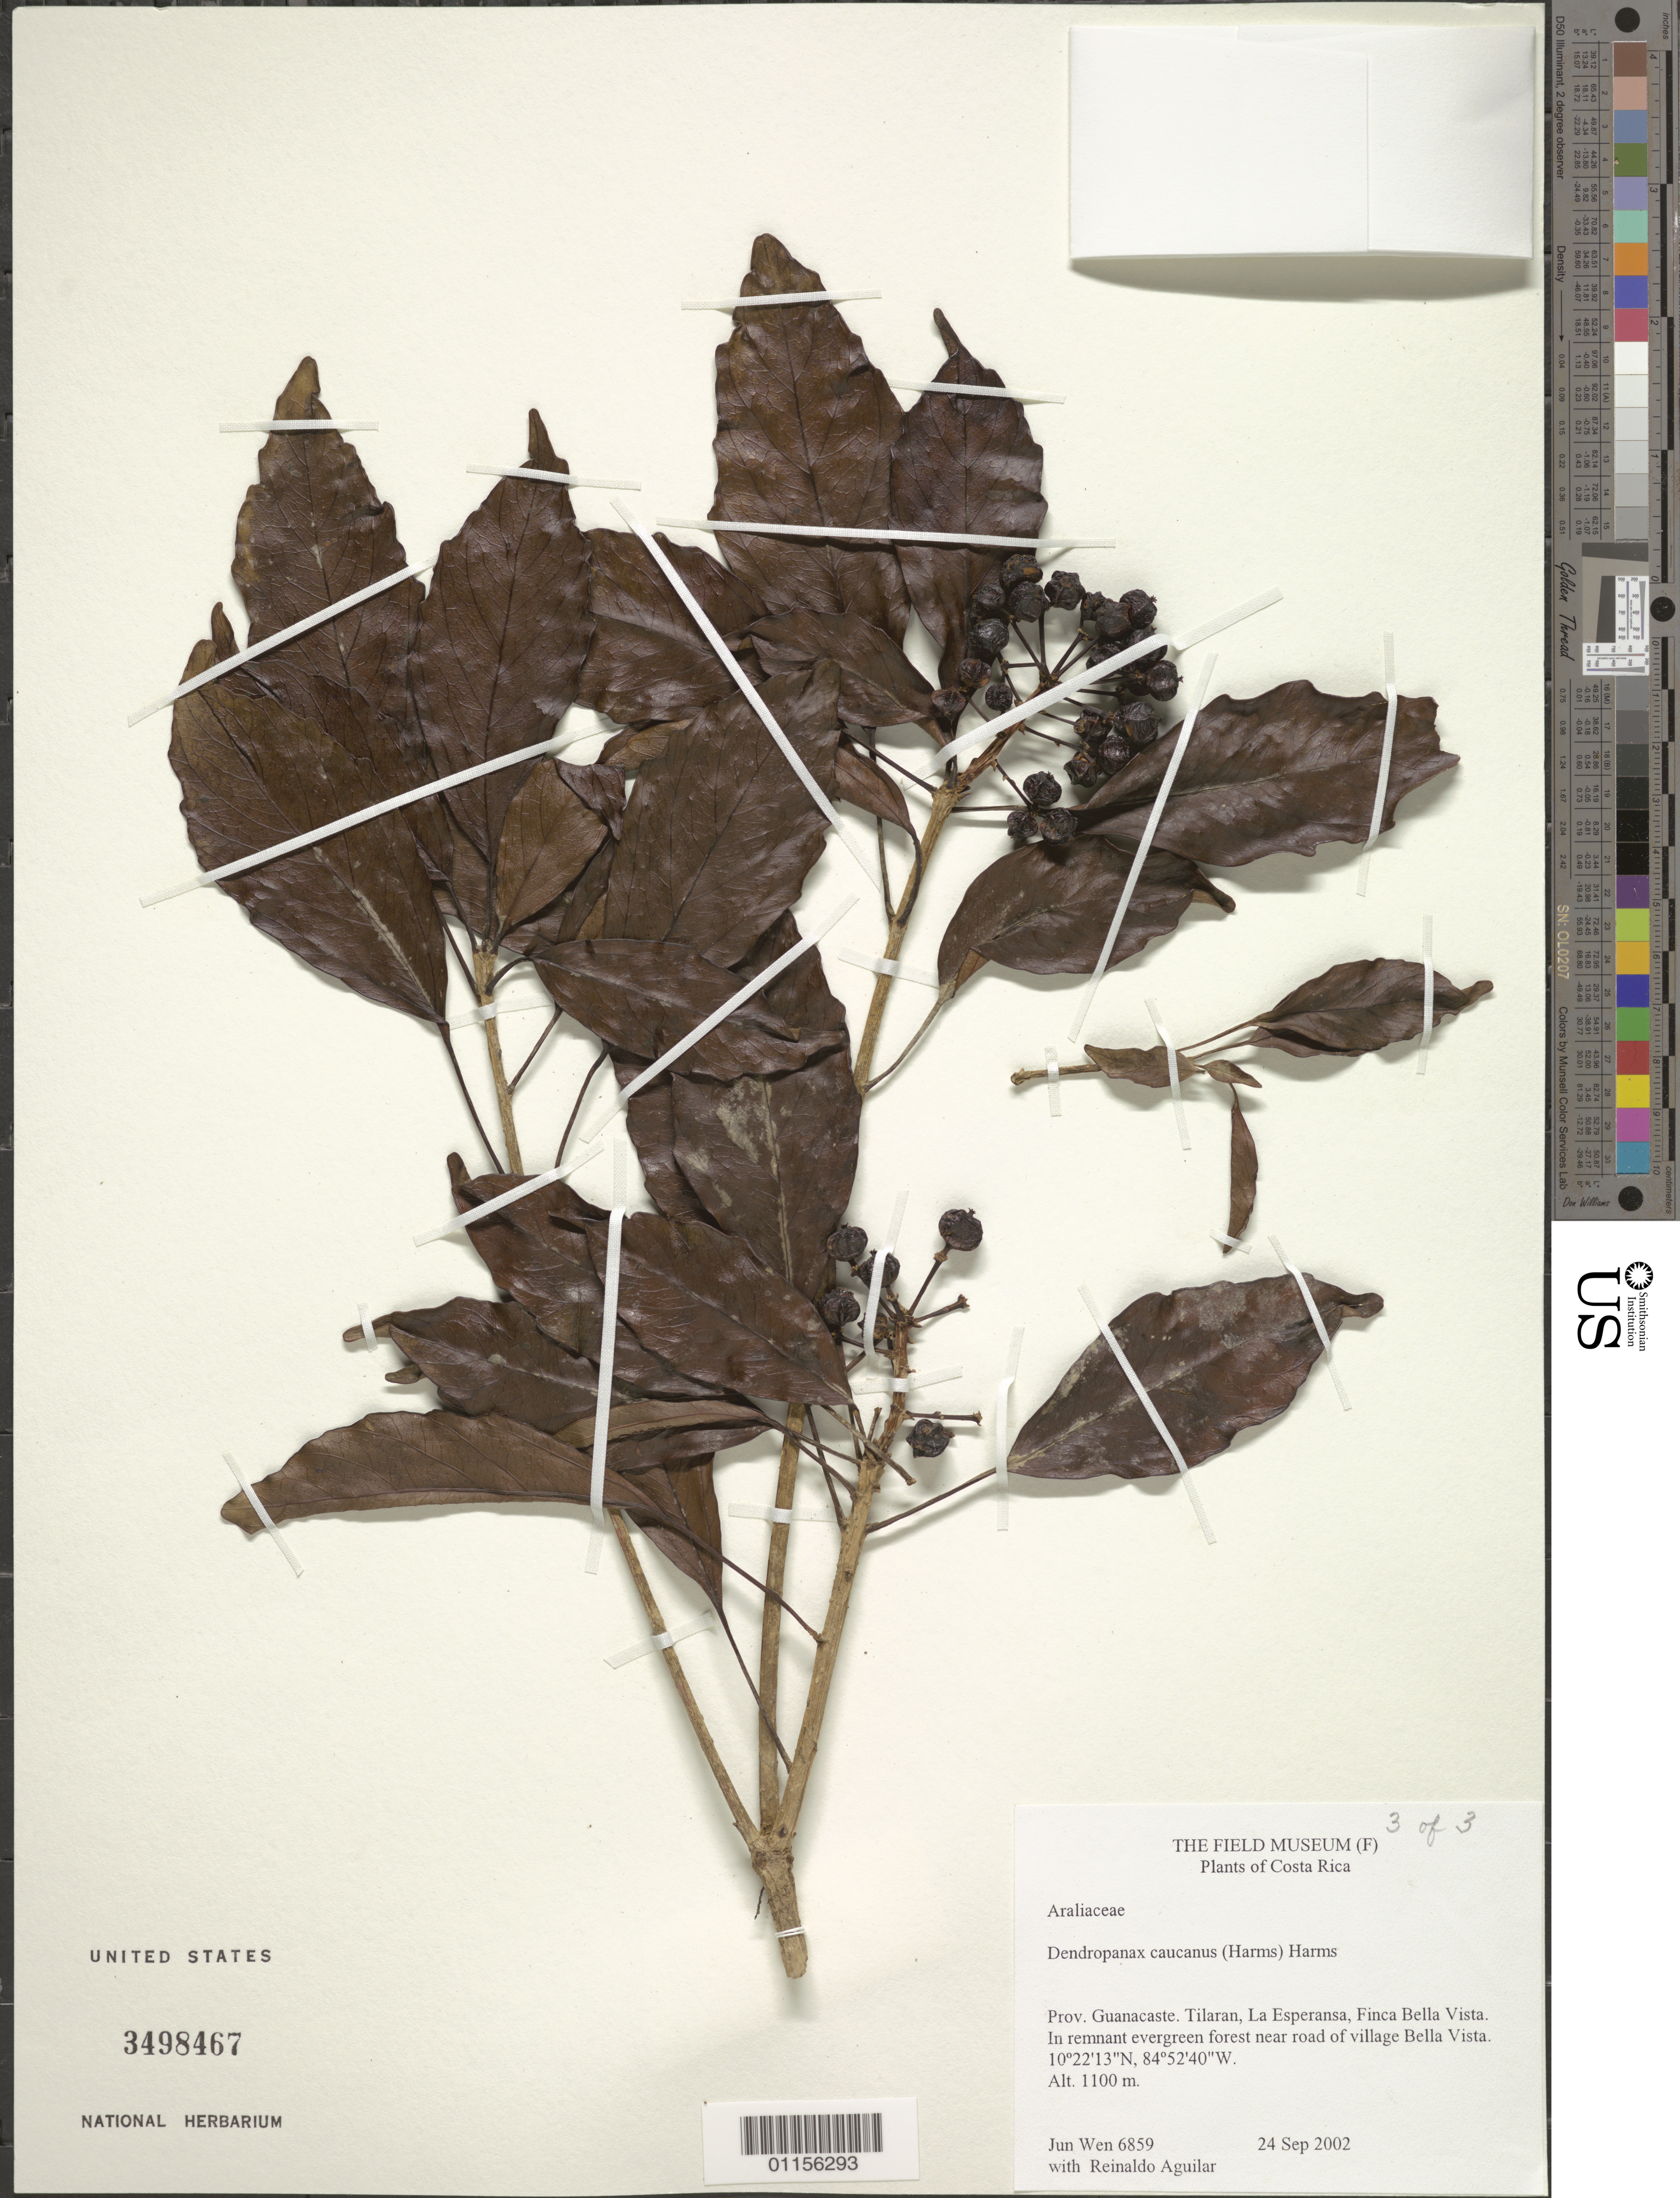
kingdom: Plantae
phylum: Tracheophyta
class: Magnoliopsida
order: Apiales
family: Araliaceae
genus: Dendropanax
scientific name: Dendropanax caucanus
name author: (Harms) Harms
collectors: J. Wen & R. Aguilar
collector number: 6859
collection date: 2002-09-24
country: Costa Rica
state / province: Guanacaste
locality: Tilaran, La Esperansa, Finca Bella Vista, village Bella Vista.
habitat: In remnant evergreen forest near road of village.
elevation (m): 1100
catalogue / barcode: US 3498467